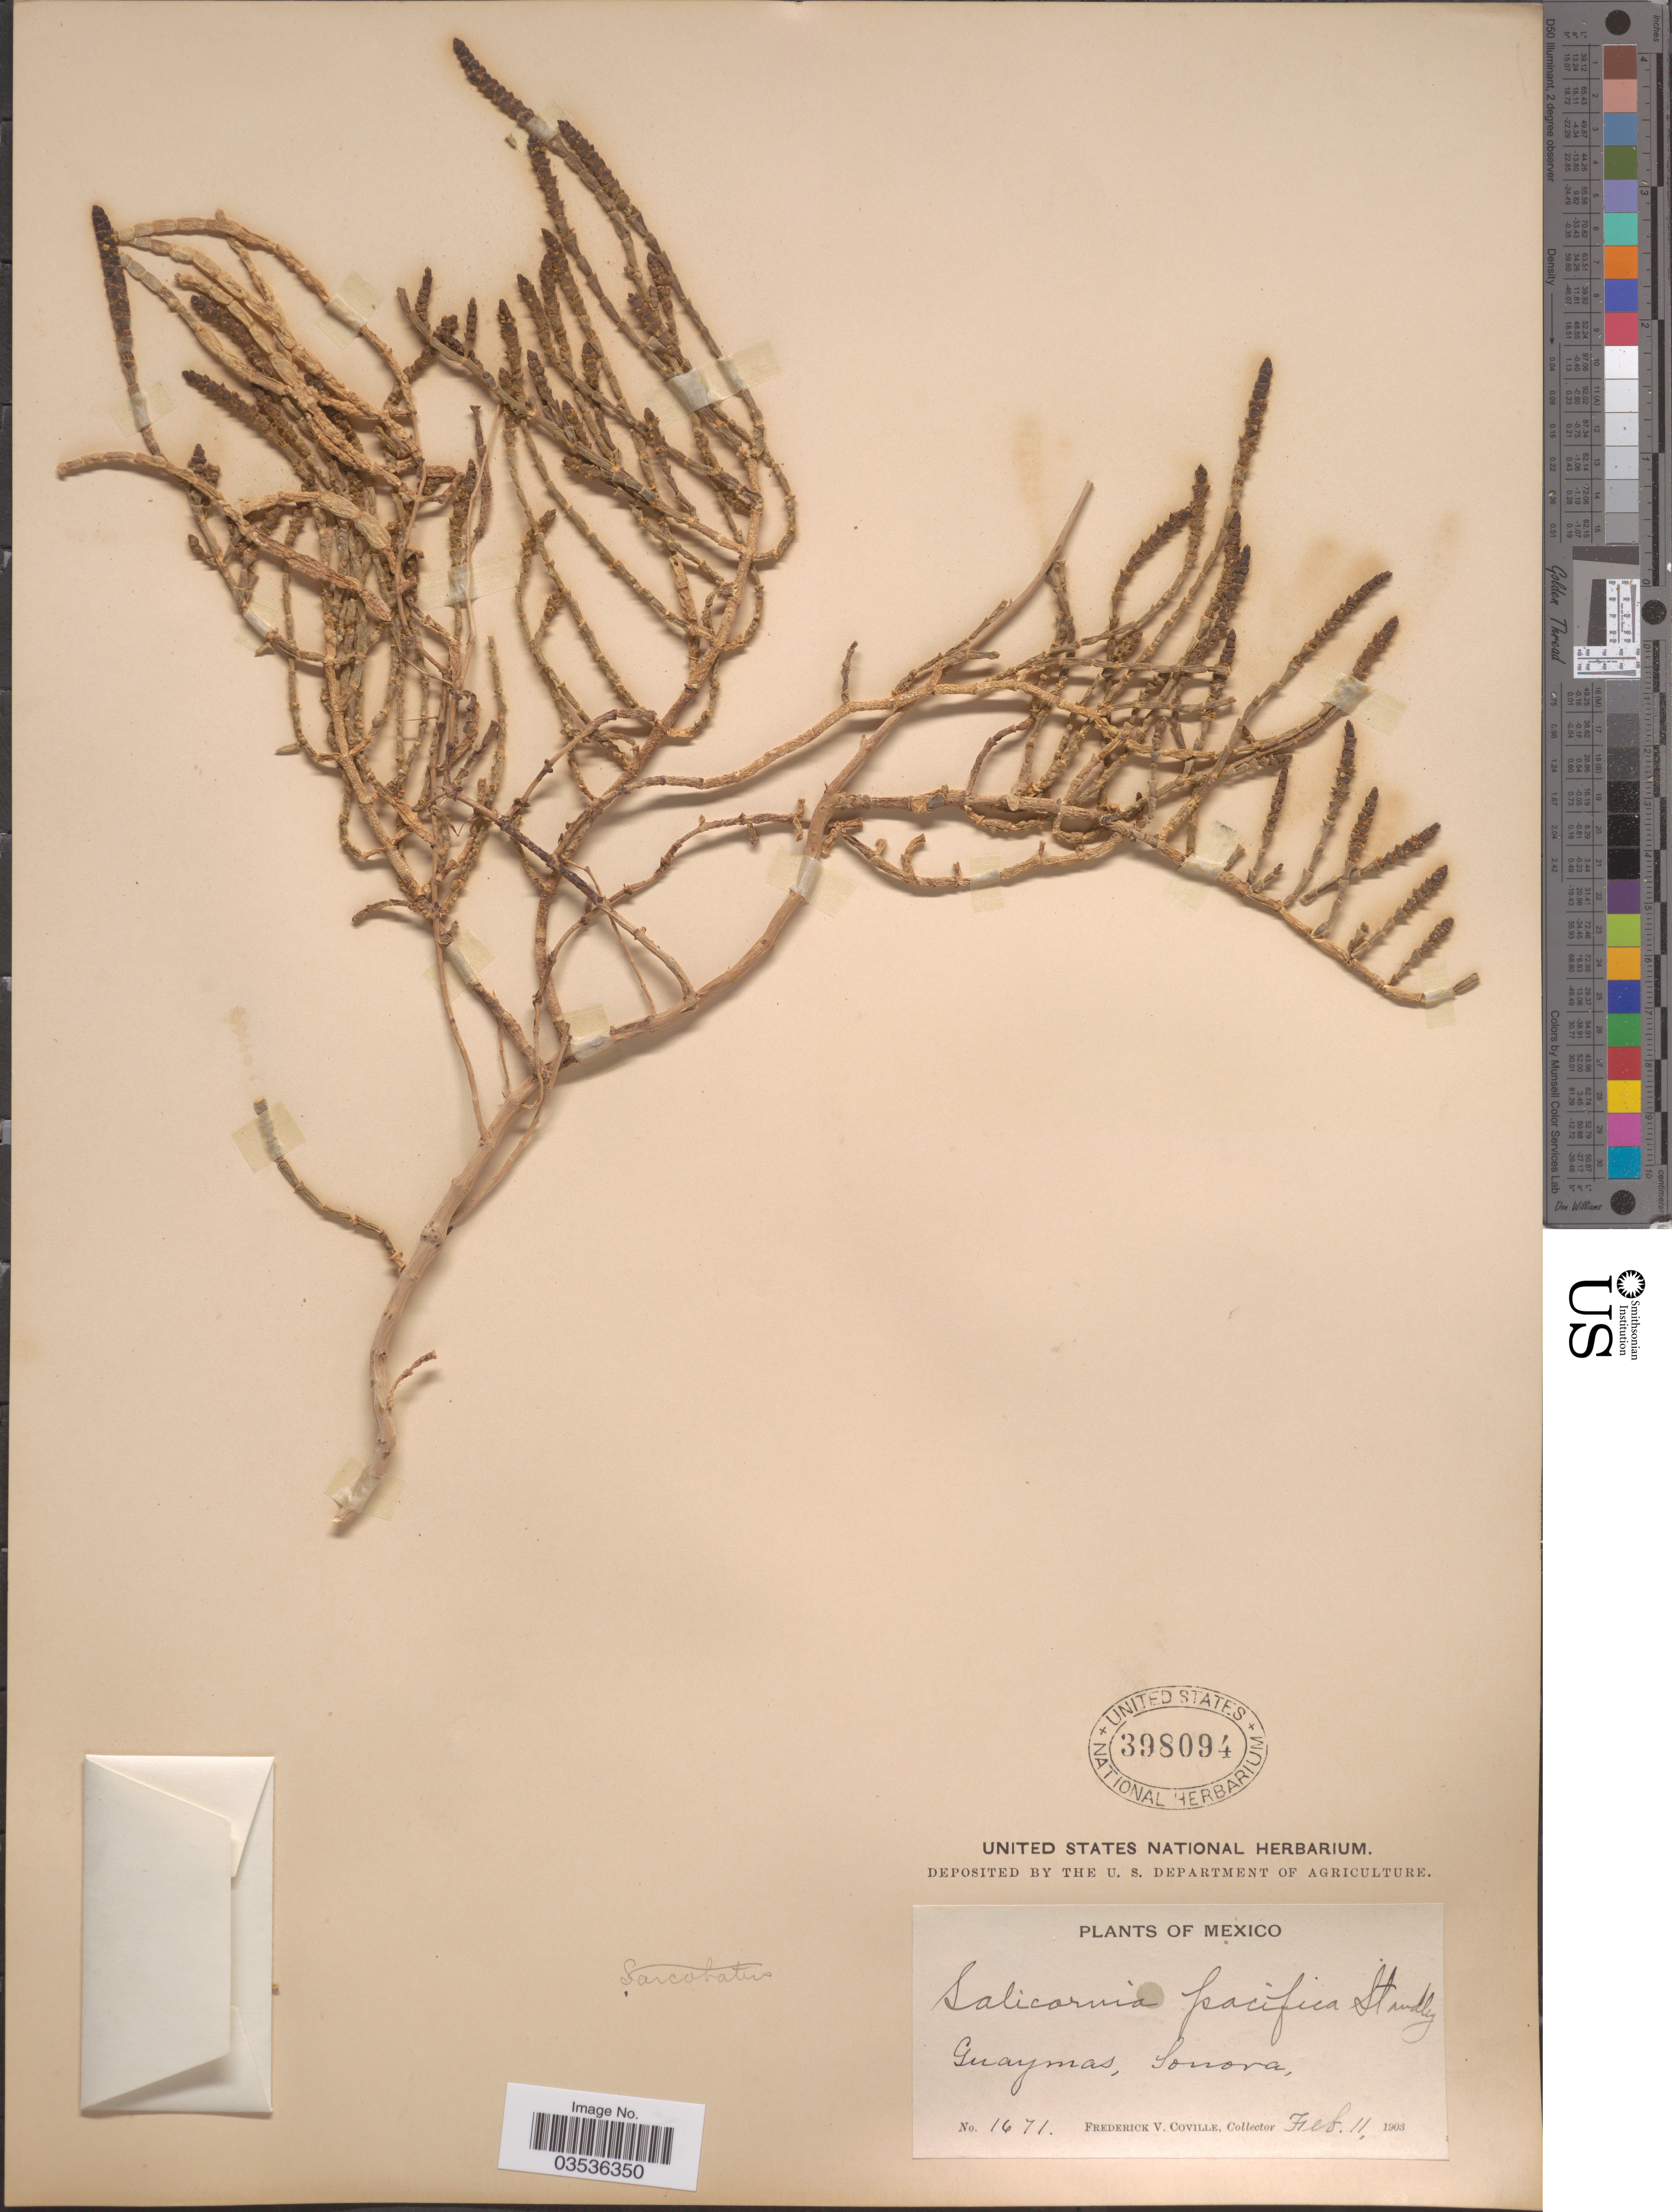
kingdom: Plantae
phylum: Tracheophyta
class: Magnoliopsida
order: Caryophyllales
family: Amaranthaceae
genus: Salicornia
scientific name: Salicornia pacifica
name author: Standl.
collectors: F. V. Coville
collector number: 1671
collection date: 1903-02-11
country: Mexico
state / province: Sonora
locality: Guaymas.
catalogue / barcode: US 398094